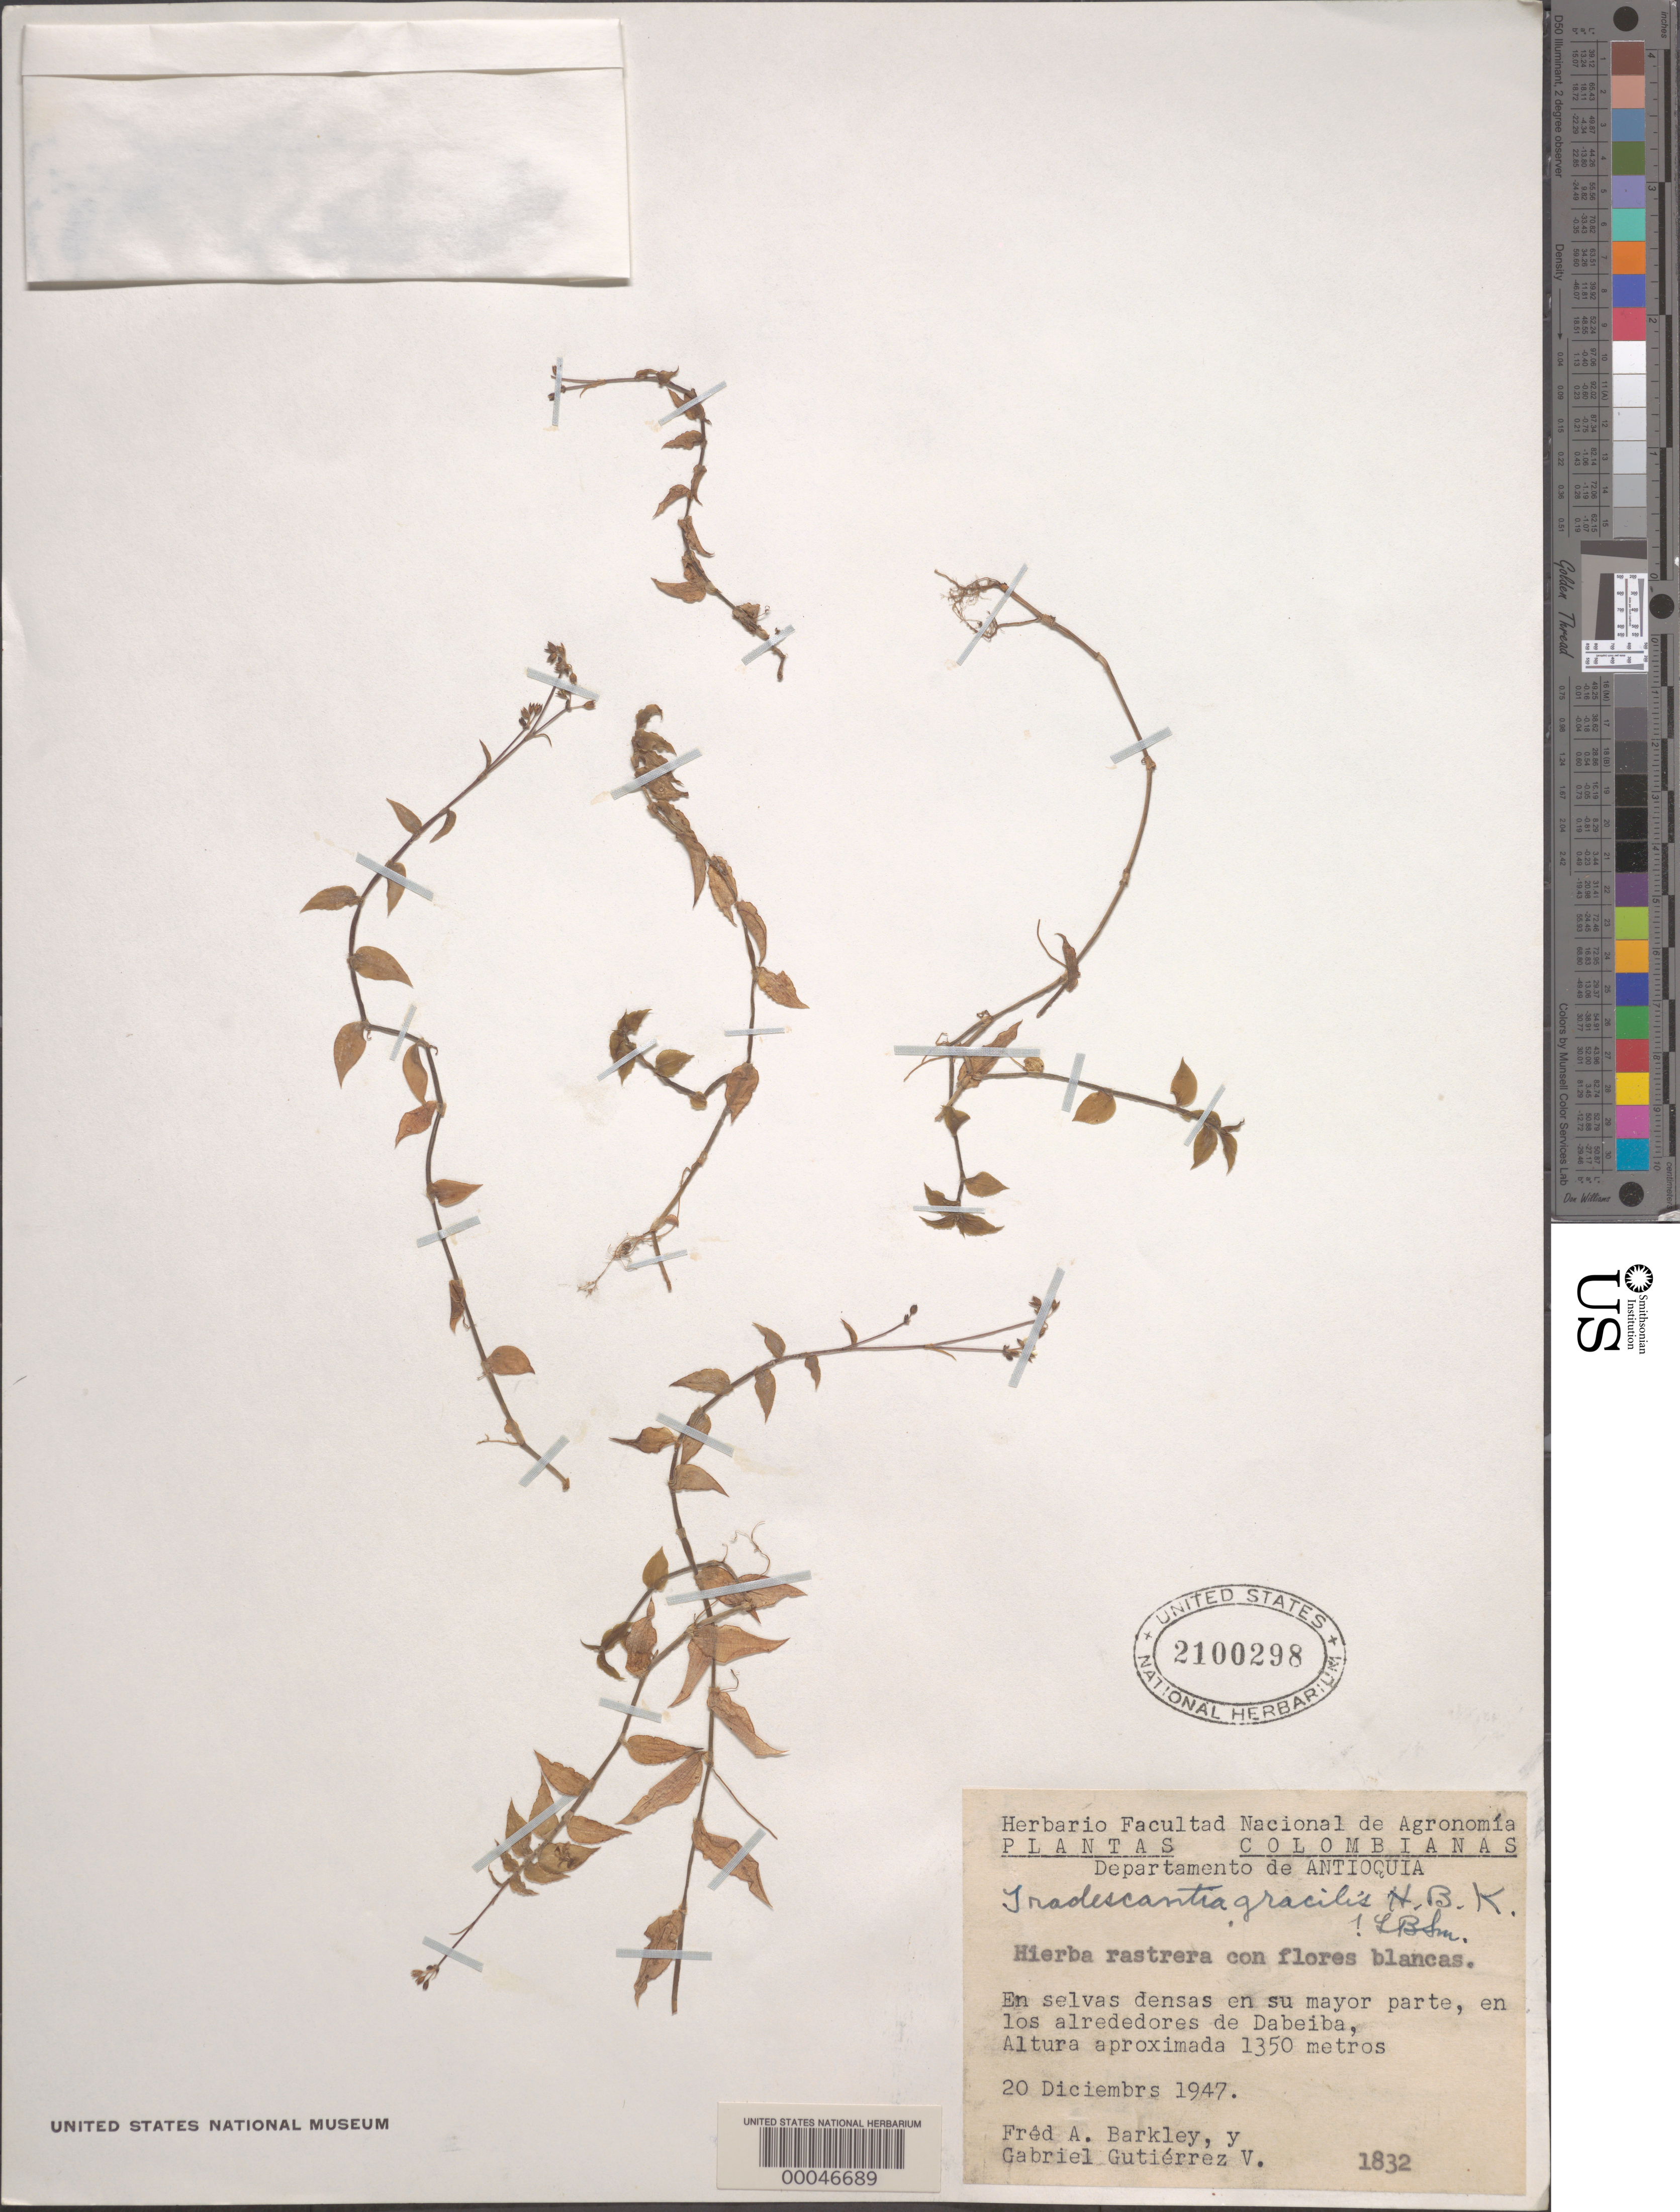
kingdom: Plantae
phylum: Tracheophyta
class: Liliopsida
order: Commelinales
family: Commelinaceae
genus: Callisia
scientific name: Callisia cordifolia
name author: (Sw.) E.S. Anderson & Woodson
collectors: F. A. Barkley & G. Gutiérrez V.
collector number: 1832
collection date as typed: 20 Dec 1947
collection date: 1947-12-20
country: Colombia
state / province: Antioquia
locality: Dabeiba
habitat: Dense thicket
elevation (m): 1350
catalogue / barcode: US 2100298